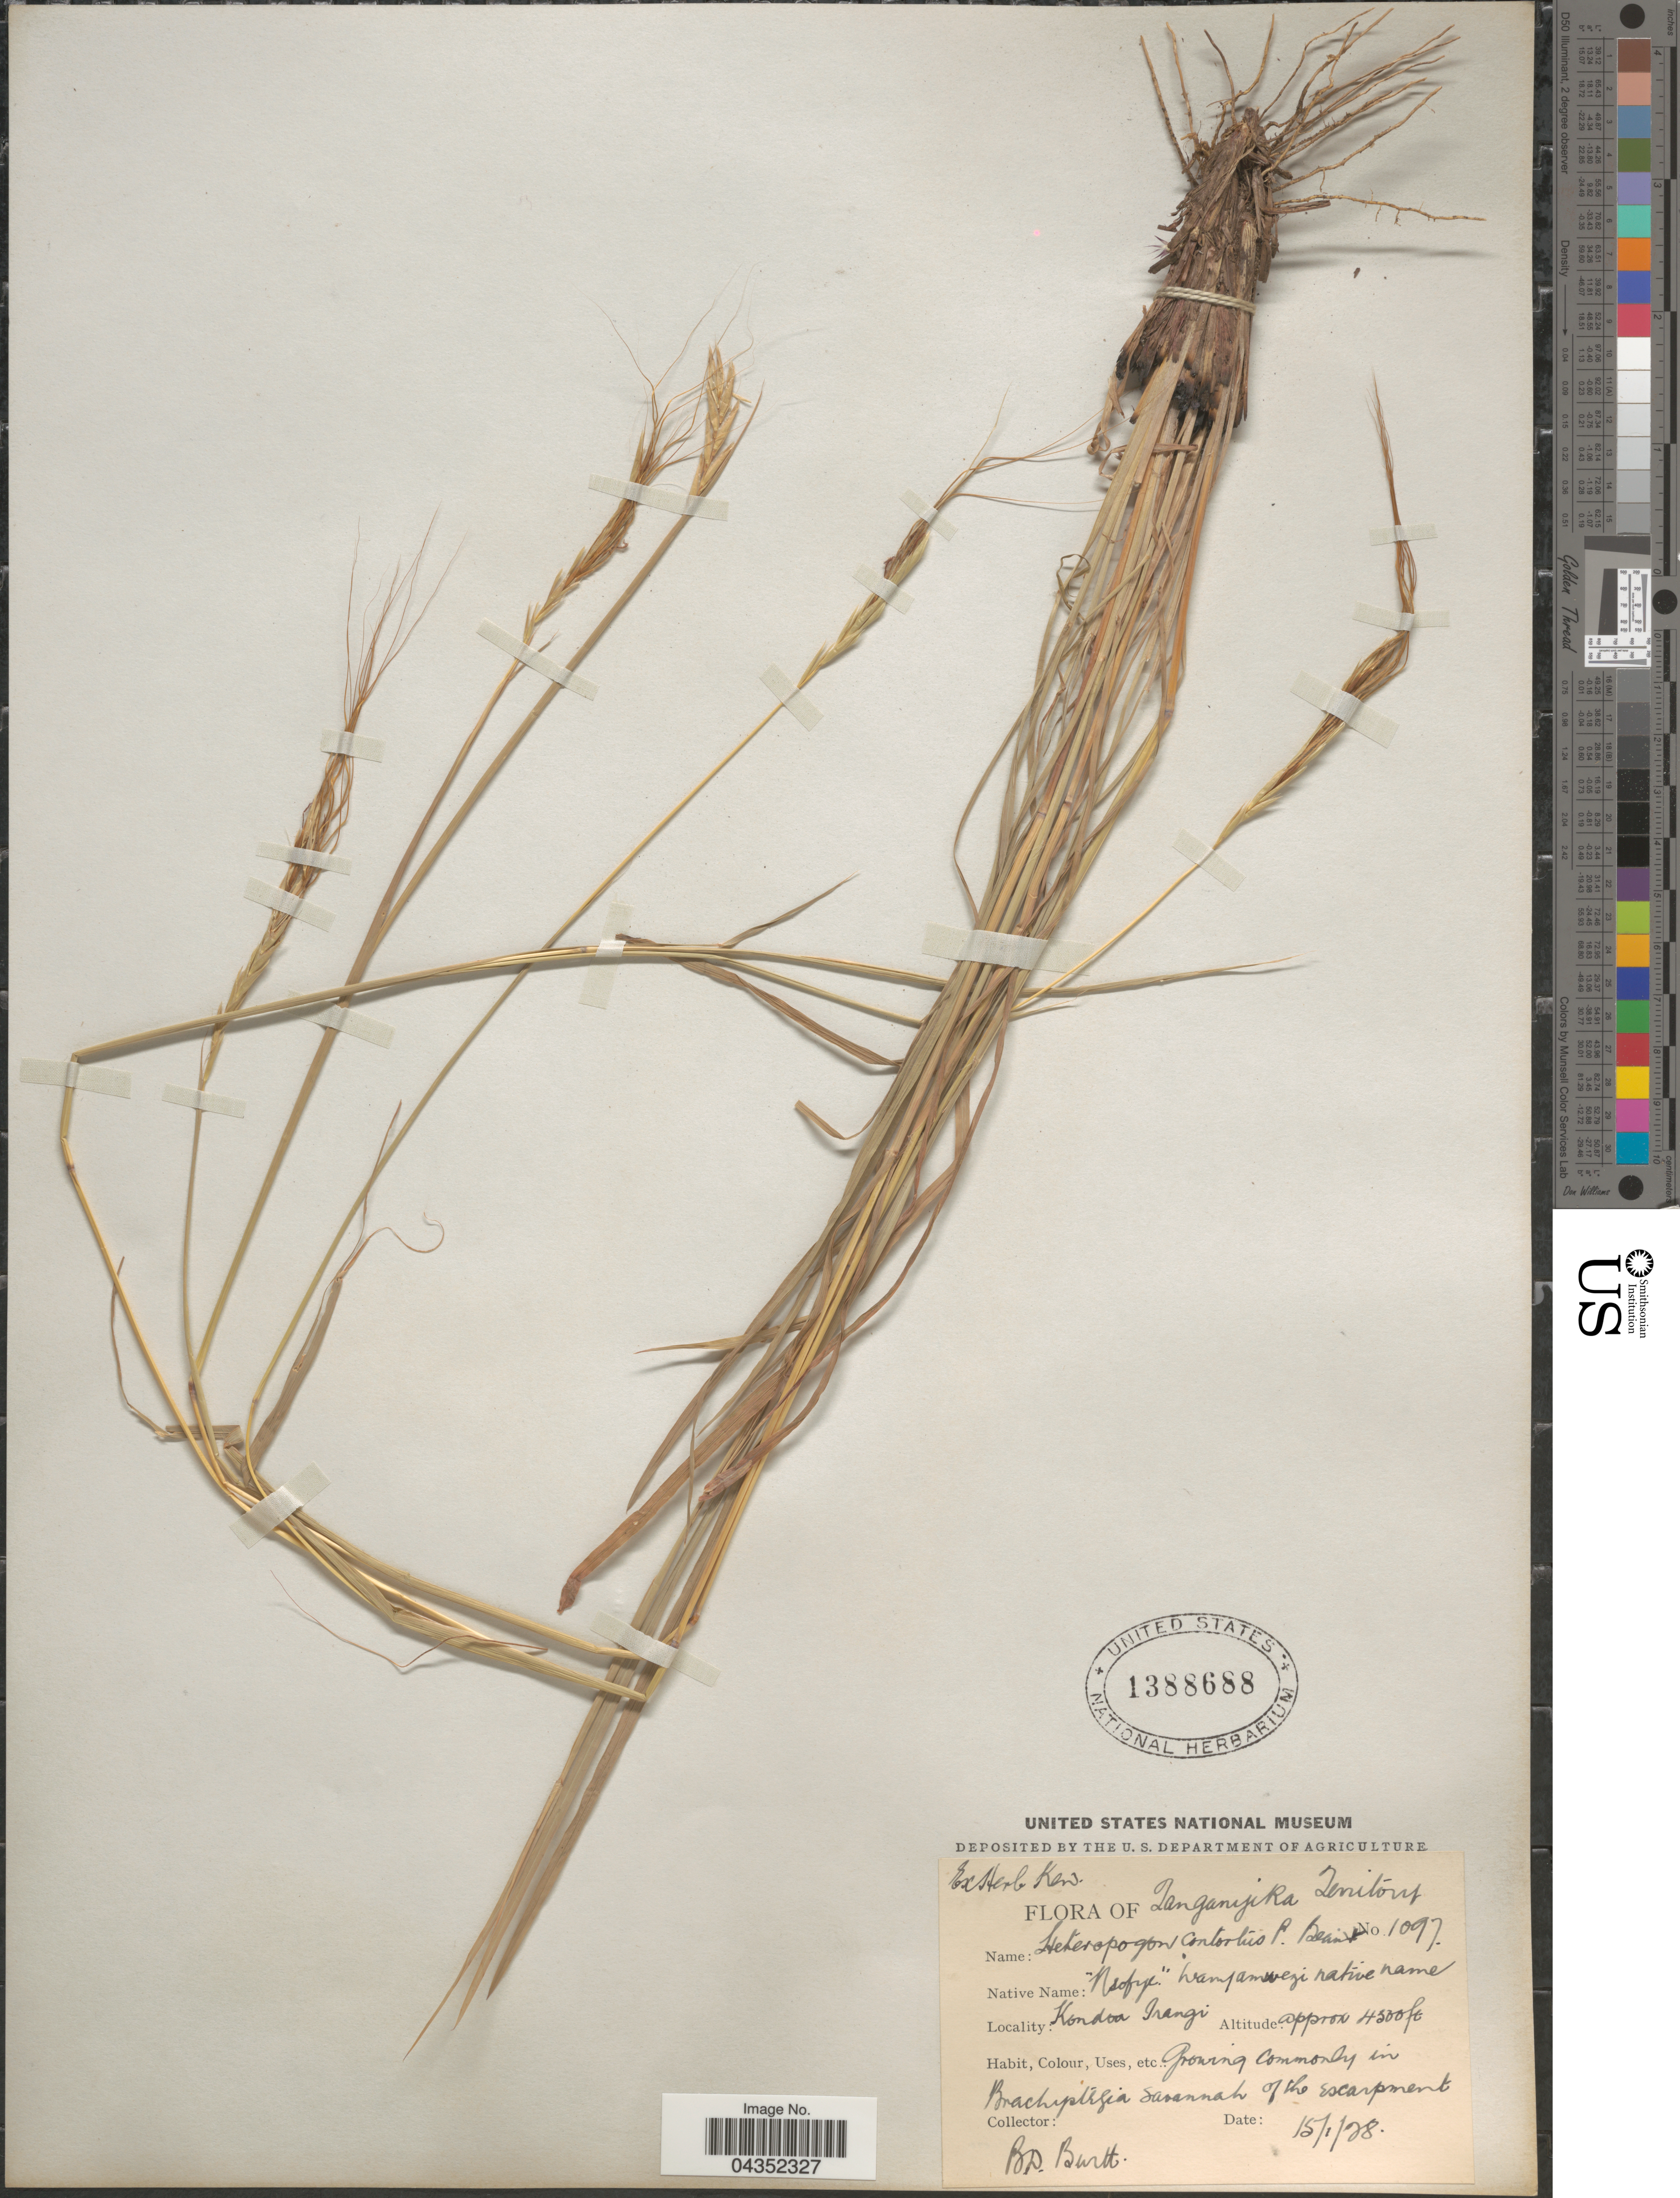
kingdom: Plantae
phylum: Tracheophyta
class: Liliopsida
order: Poales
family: Poaceae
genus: Heteropogon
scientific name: Heteropogon contortus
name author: (L.) P. Beauv. ex Roem. & Schult.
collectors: B. D. Burtt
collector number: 1097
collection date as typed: Transcribed d/m/y: 15/1/28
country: Tanzania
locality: Tanganyika Territory. Kondoa Irangi.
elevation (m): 1311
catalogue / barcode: US 1388688